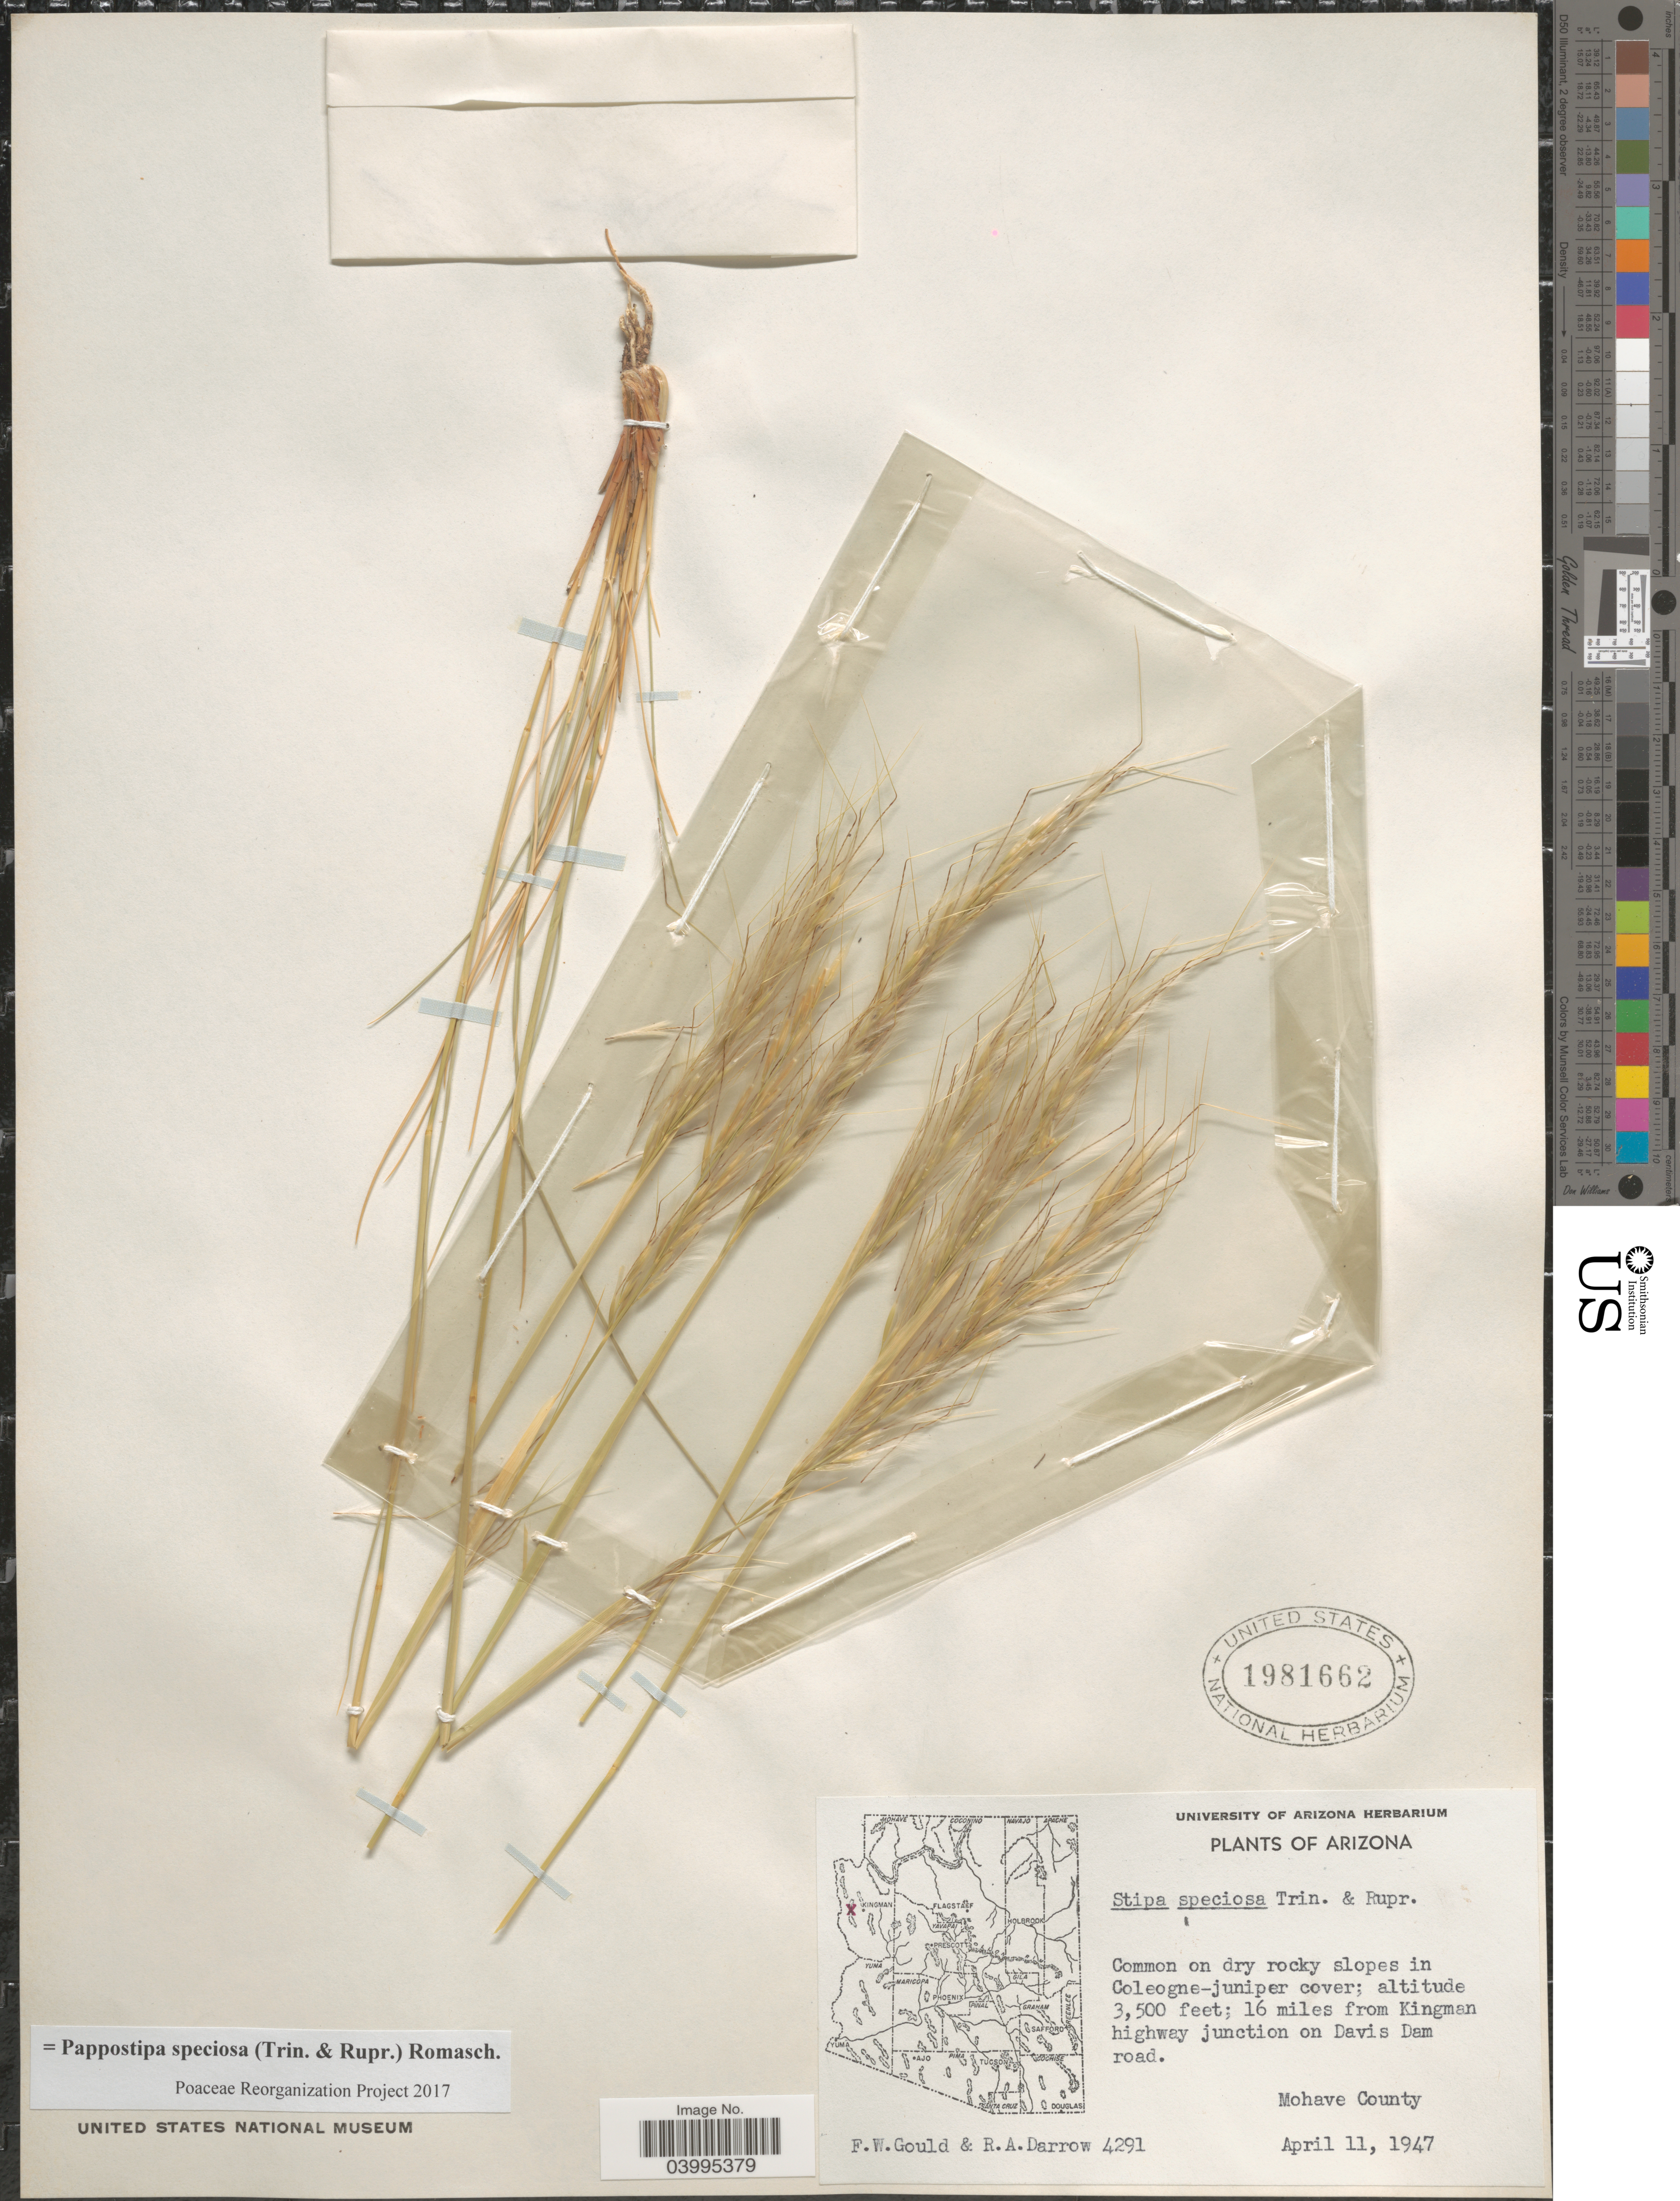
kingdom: Plantae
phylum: Tracheophyta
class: Liliopsida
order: Poales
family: Poaceae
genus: Pappostipa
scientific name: Pappostipa speciosa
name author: (Trin. & Rupr.) Romasch.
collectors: F. W. Gould & R. A. Darrow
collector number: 4291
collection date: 1947-04-11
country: United States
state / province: Arizona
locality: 16 miles from Kingman highway junction on Davis Dam road. Mohave County.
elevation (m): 1067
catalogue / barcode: US 1981662